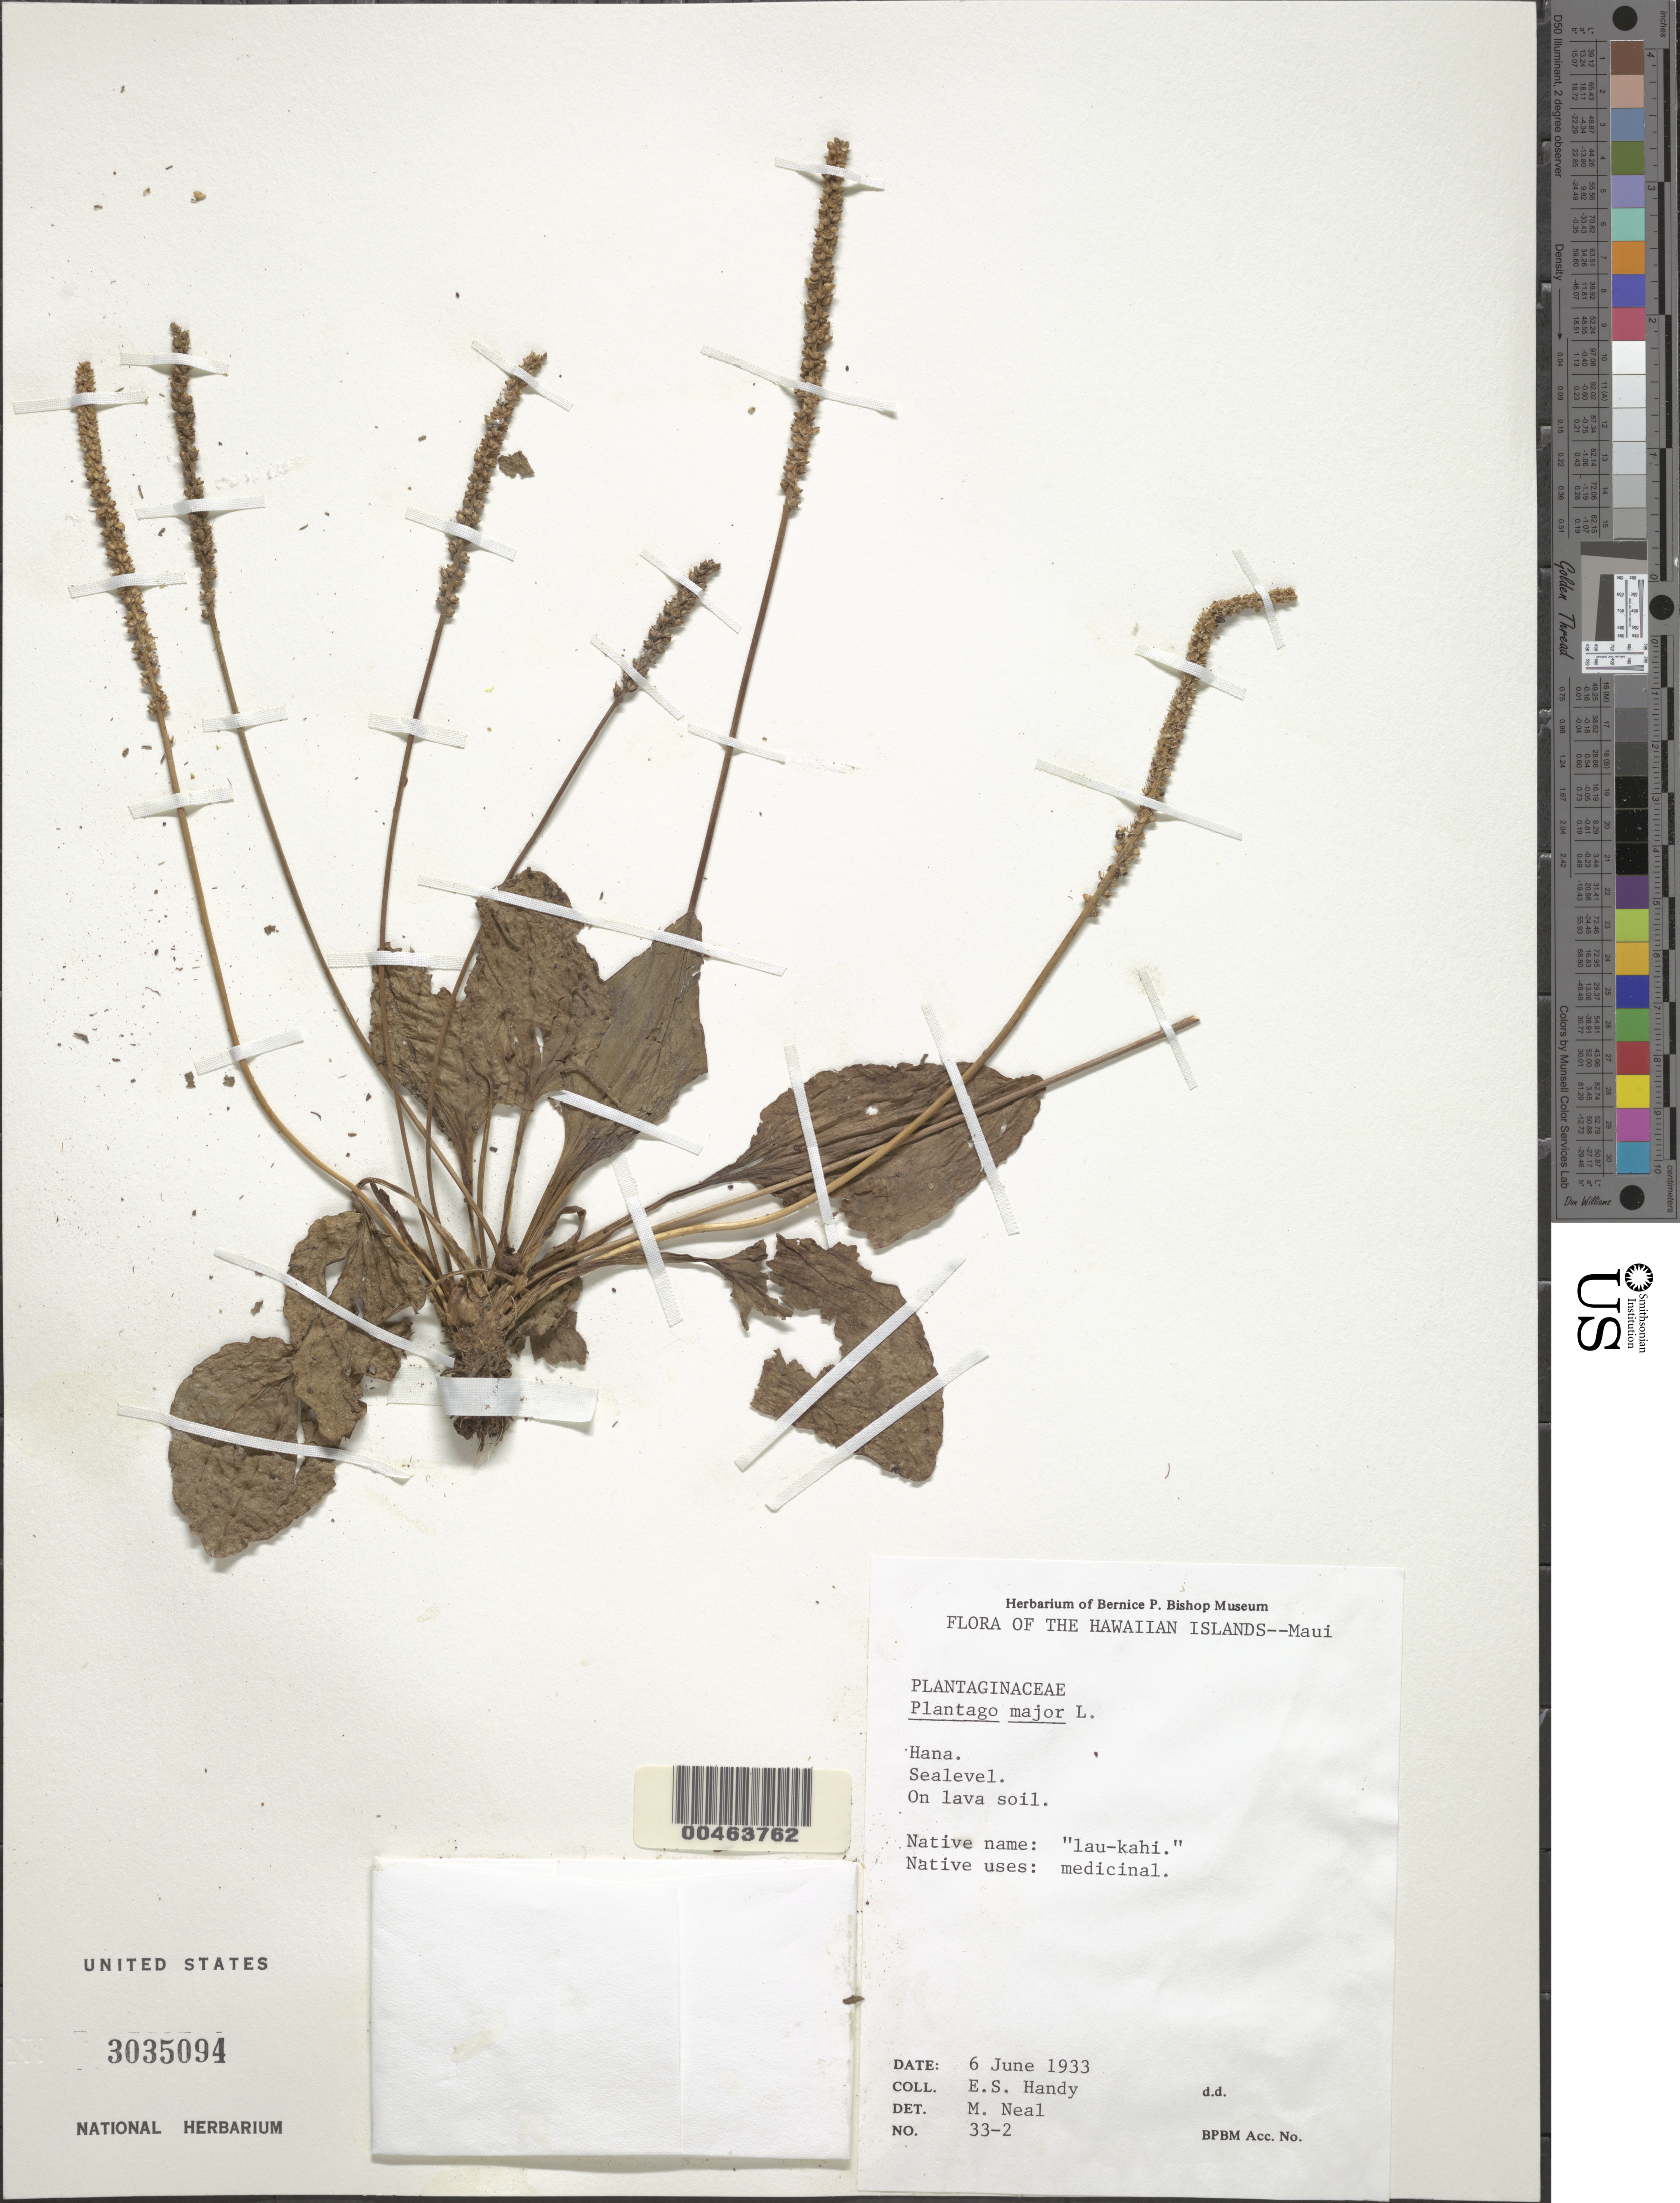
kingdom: Plantae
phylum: Tracheophyta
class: Magnoliopsida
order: Lamiales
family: Plantaginaceae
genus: Plantago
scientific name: Plantago major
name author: L.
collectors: E. Handy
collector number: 33-2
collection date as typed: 6 Jun 1933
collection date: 1933-06-06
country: United States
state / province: Hawaii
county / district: Maui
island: Maui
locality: Hana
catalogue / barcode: US 3035094